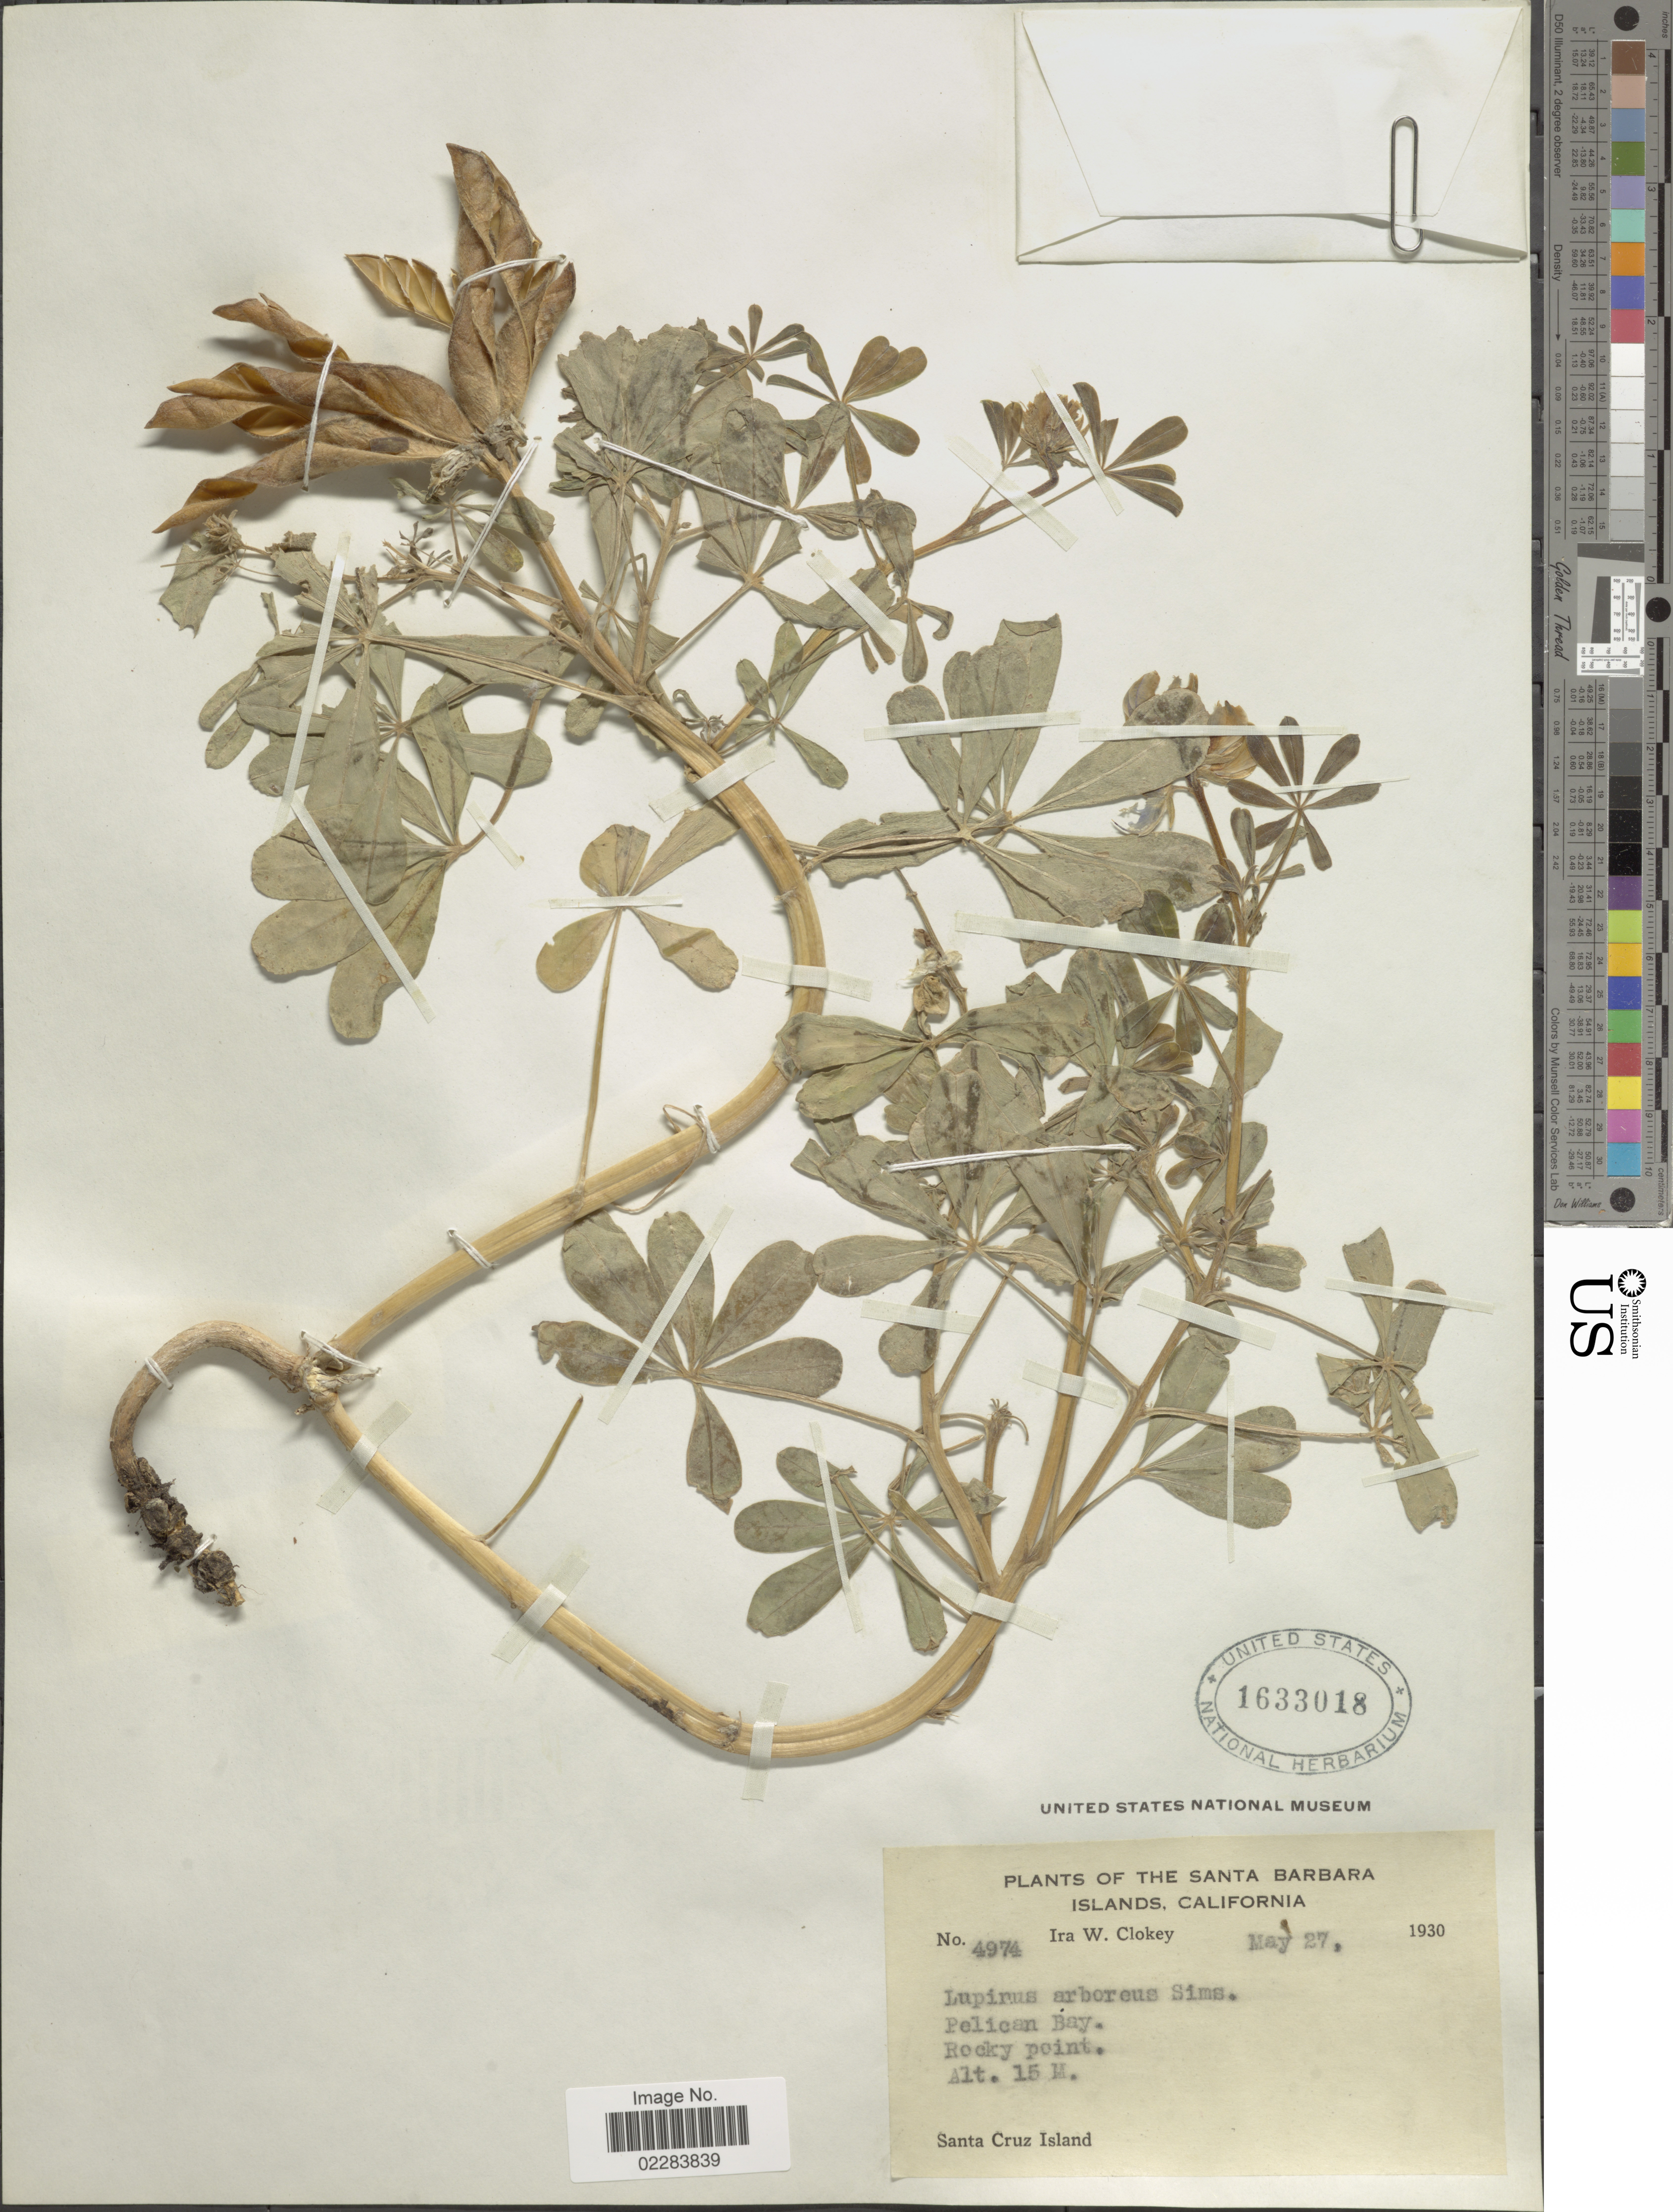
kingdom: Plantae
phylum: Tracheophyta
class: Magnoliopsida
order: Fabales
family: Fabaceae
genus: Lupinus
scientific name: Lupinus arboreus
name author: Sims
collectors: I. W. Clokey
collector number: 4974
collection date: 1930-05-27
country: United States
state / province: California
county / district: Santa Barbara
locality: Santa Barbara Islands. Pelican Bay. Rocky Point. Santa Cruz Island.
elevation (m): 15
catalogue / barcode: US 1633018